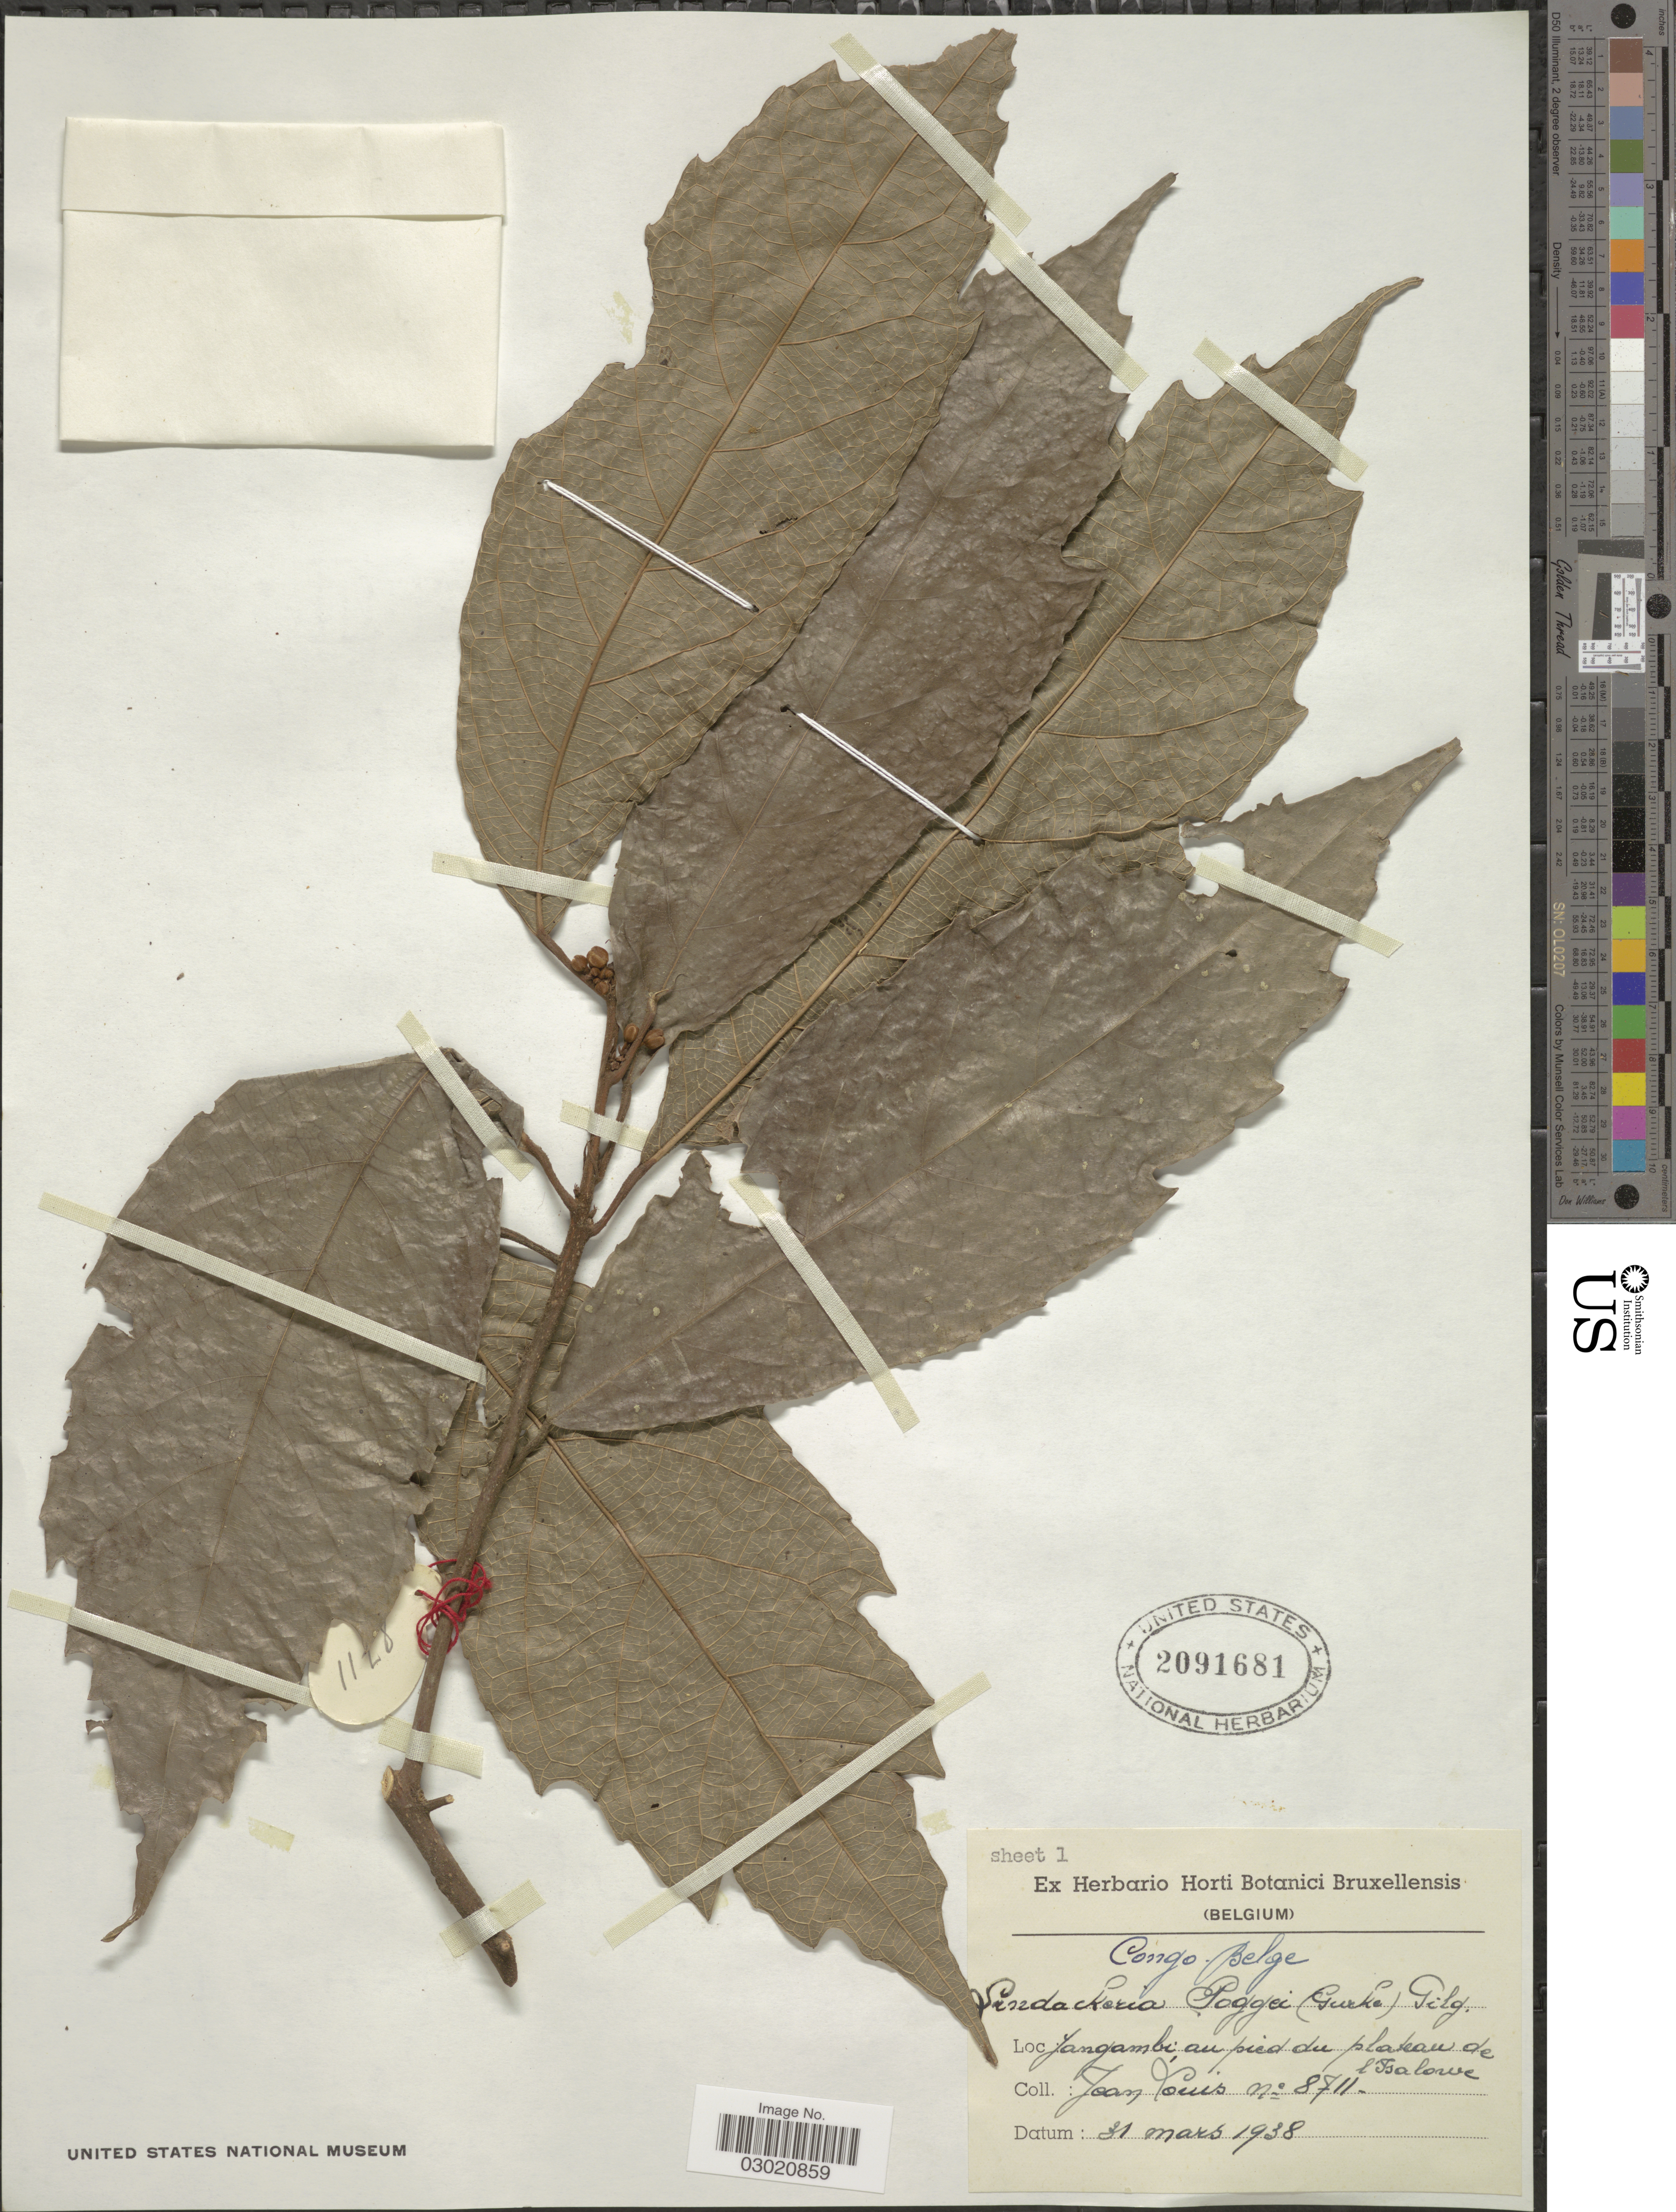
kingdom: Plantae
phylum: Tracheophyta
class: Magnoliopsida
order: Malpighiales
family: Achariaceae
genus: Lindackeria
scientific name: Lindackeria poggei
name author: (Gürke) Gilg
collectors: J. Louis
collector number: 8711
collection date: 1938-03-31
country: Congo, Democratic Republic of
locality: Congo Belge, Yangambi, au pied du plateau de l'Isalowe.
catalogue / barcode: US 2091681